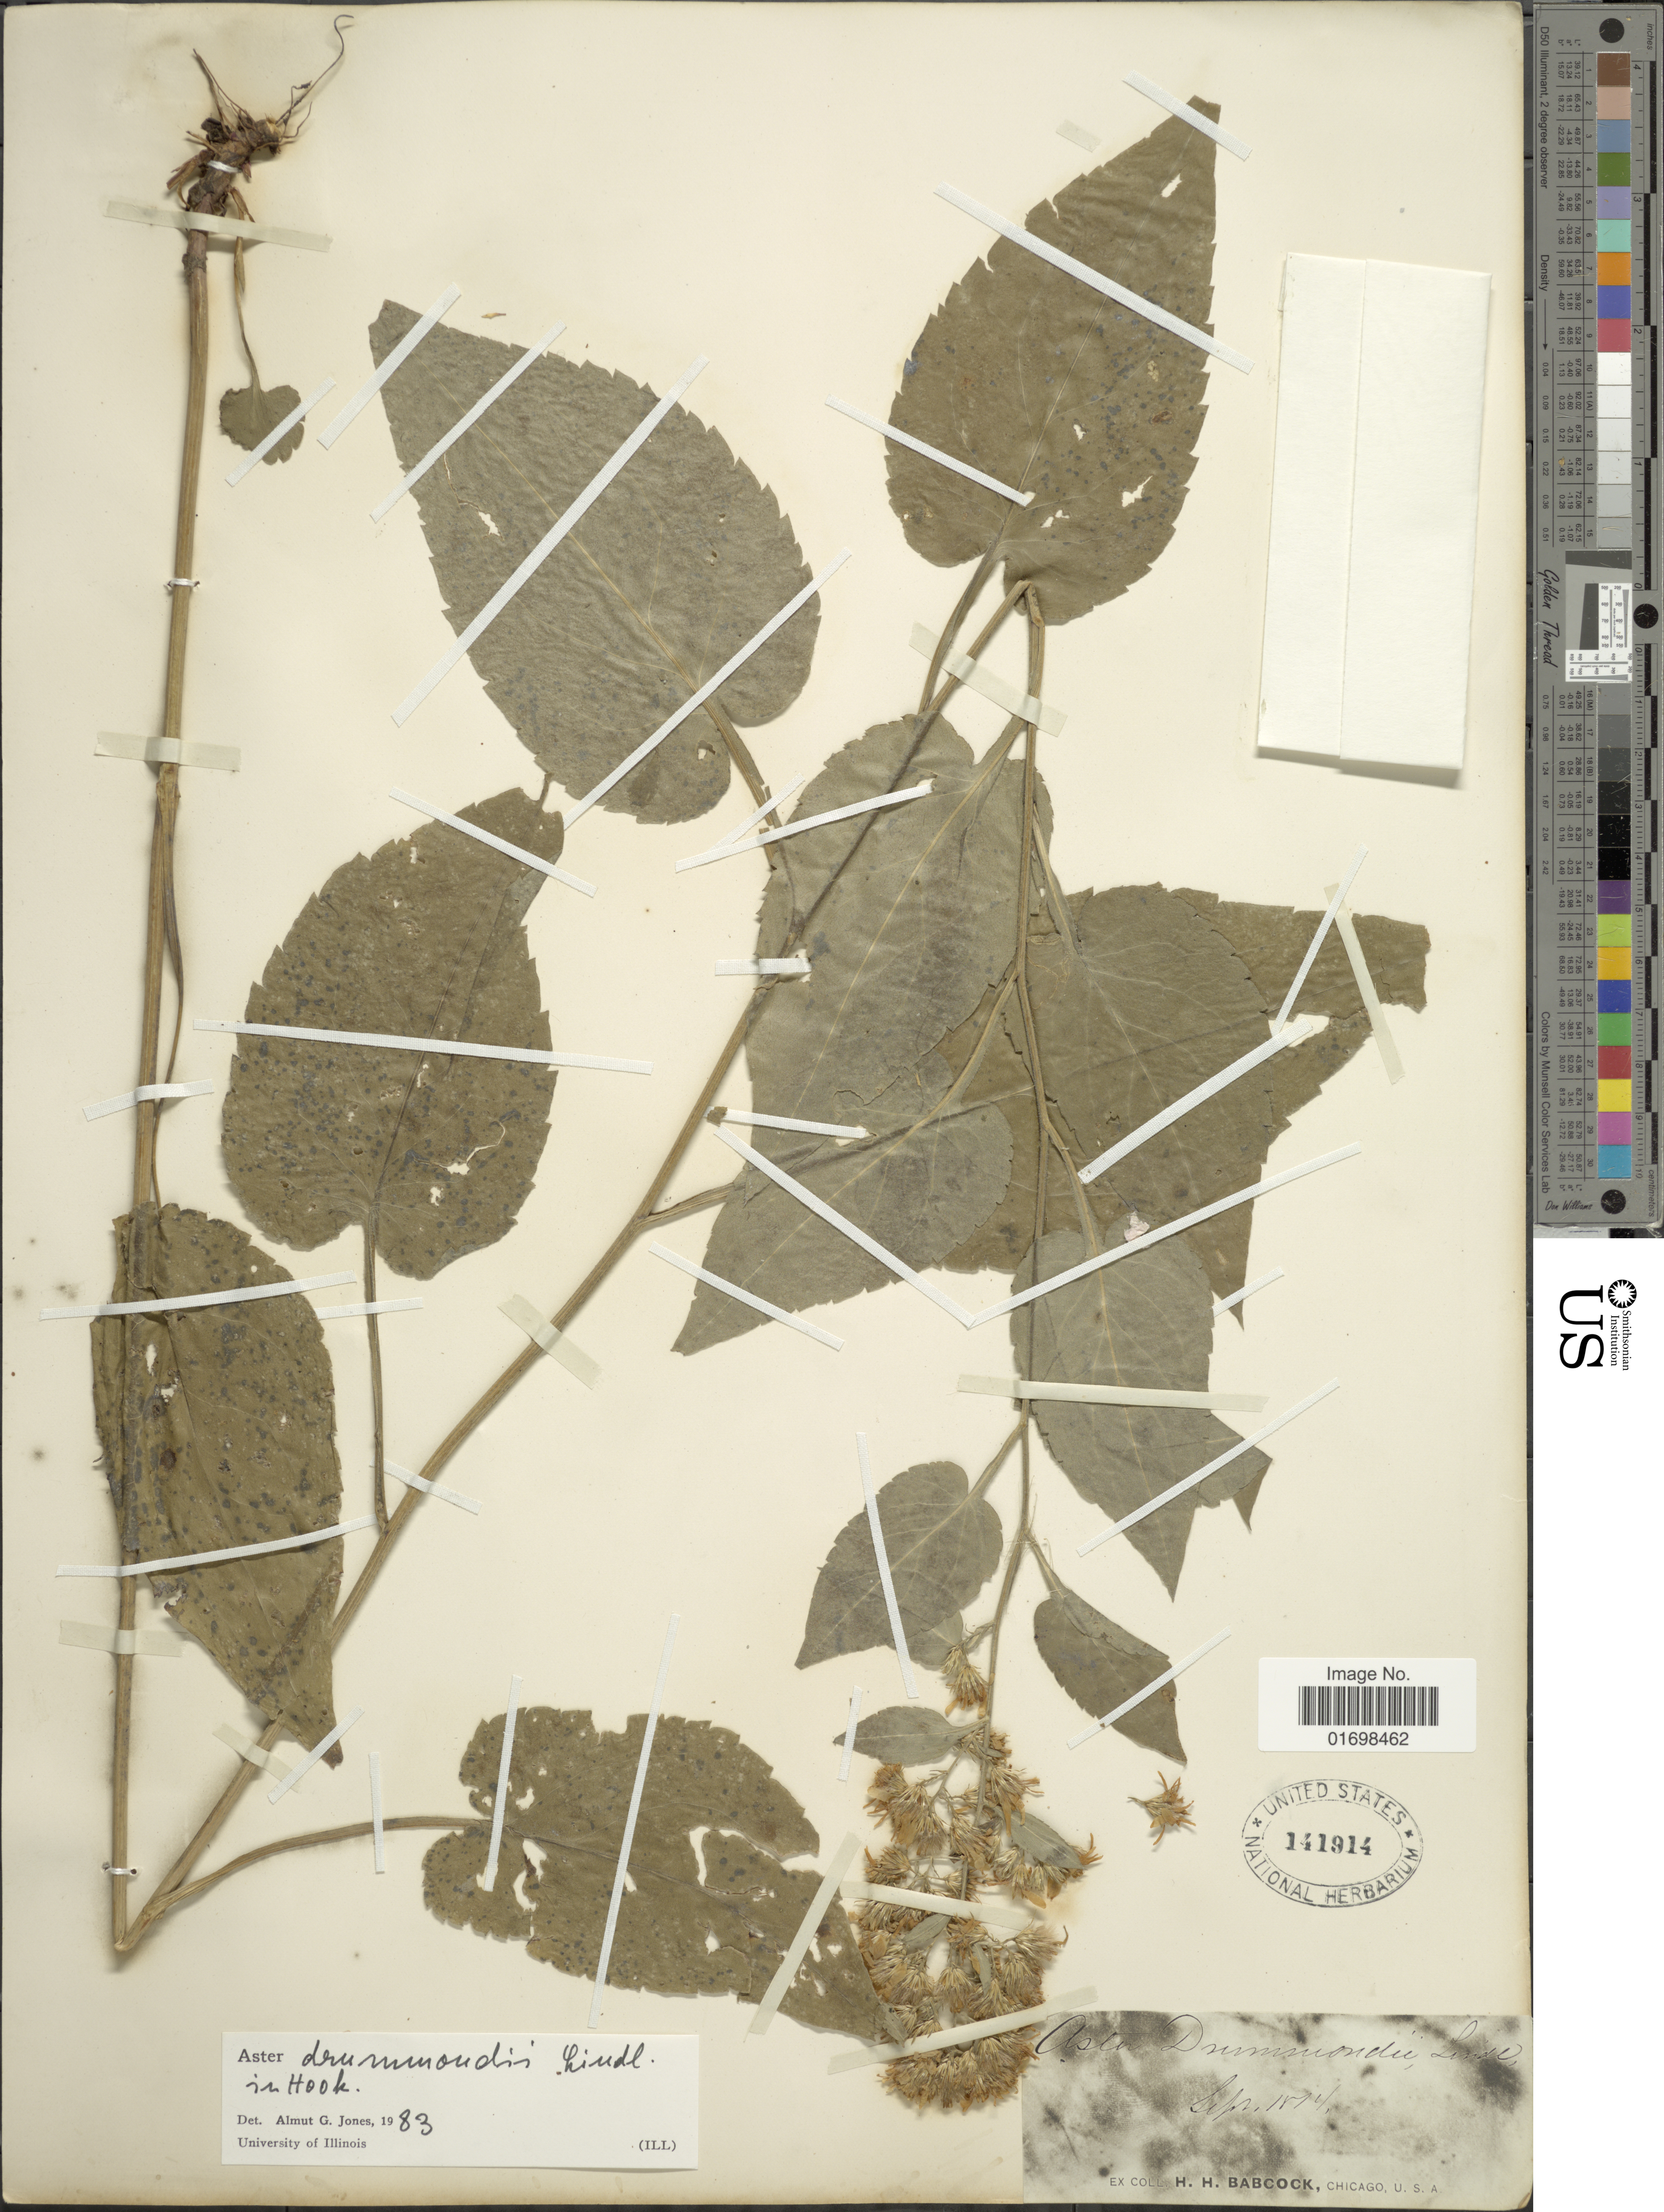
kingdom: Plantae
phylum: Tracheophyta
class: Magnoliopsida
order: Asterales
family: Asteraceae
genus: Symphyotrichum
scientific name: Symphyotrichum drummondii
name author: (Lindl.) G.L. Nesom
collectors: E. Palmer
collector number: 176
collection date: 1875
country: United States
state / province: California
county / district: San Diego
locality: San Diego Cal.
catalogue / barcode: US 74820